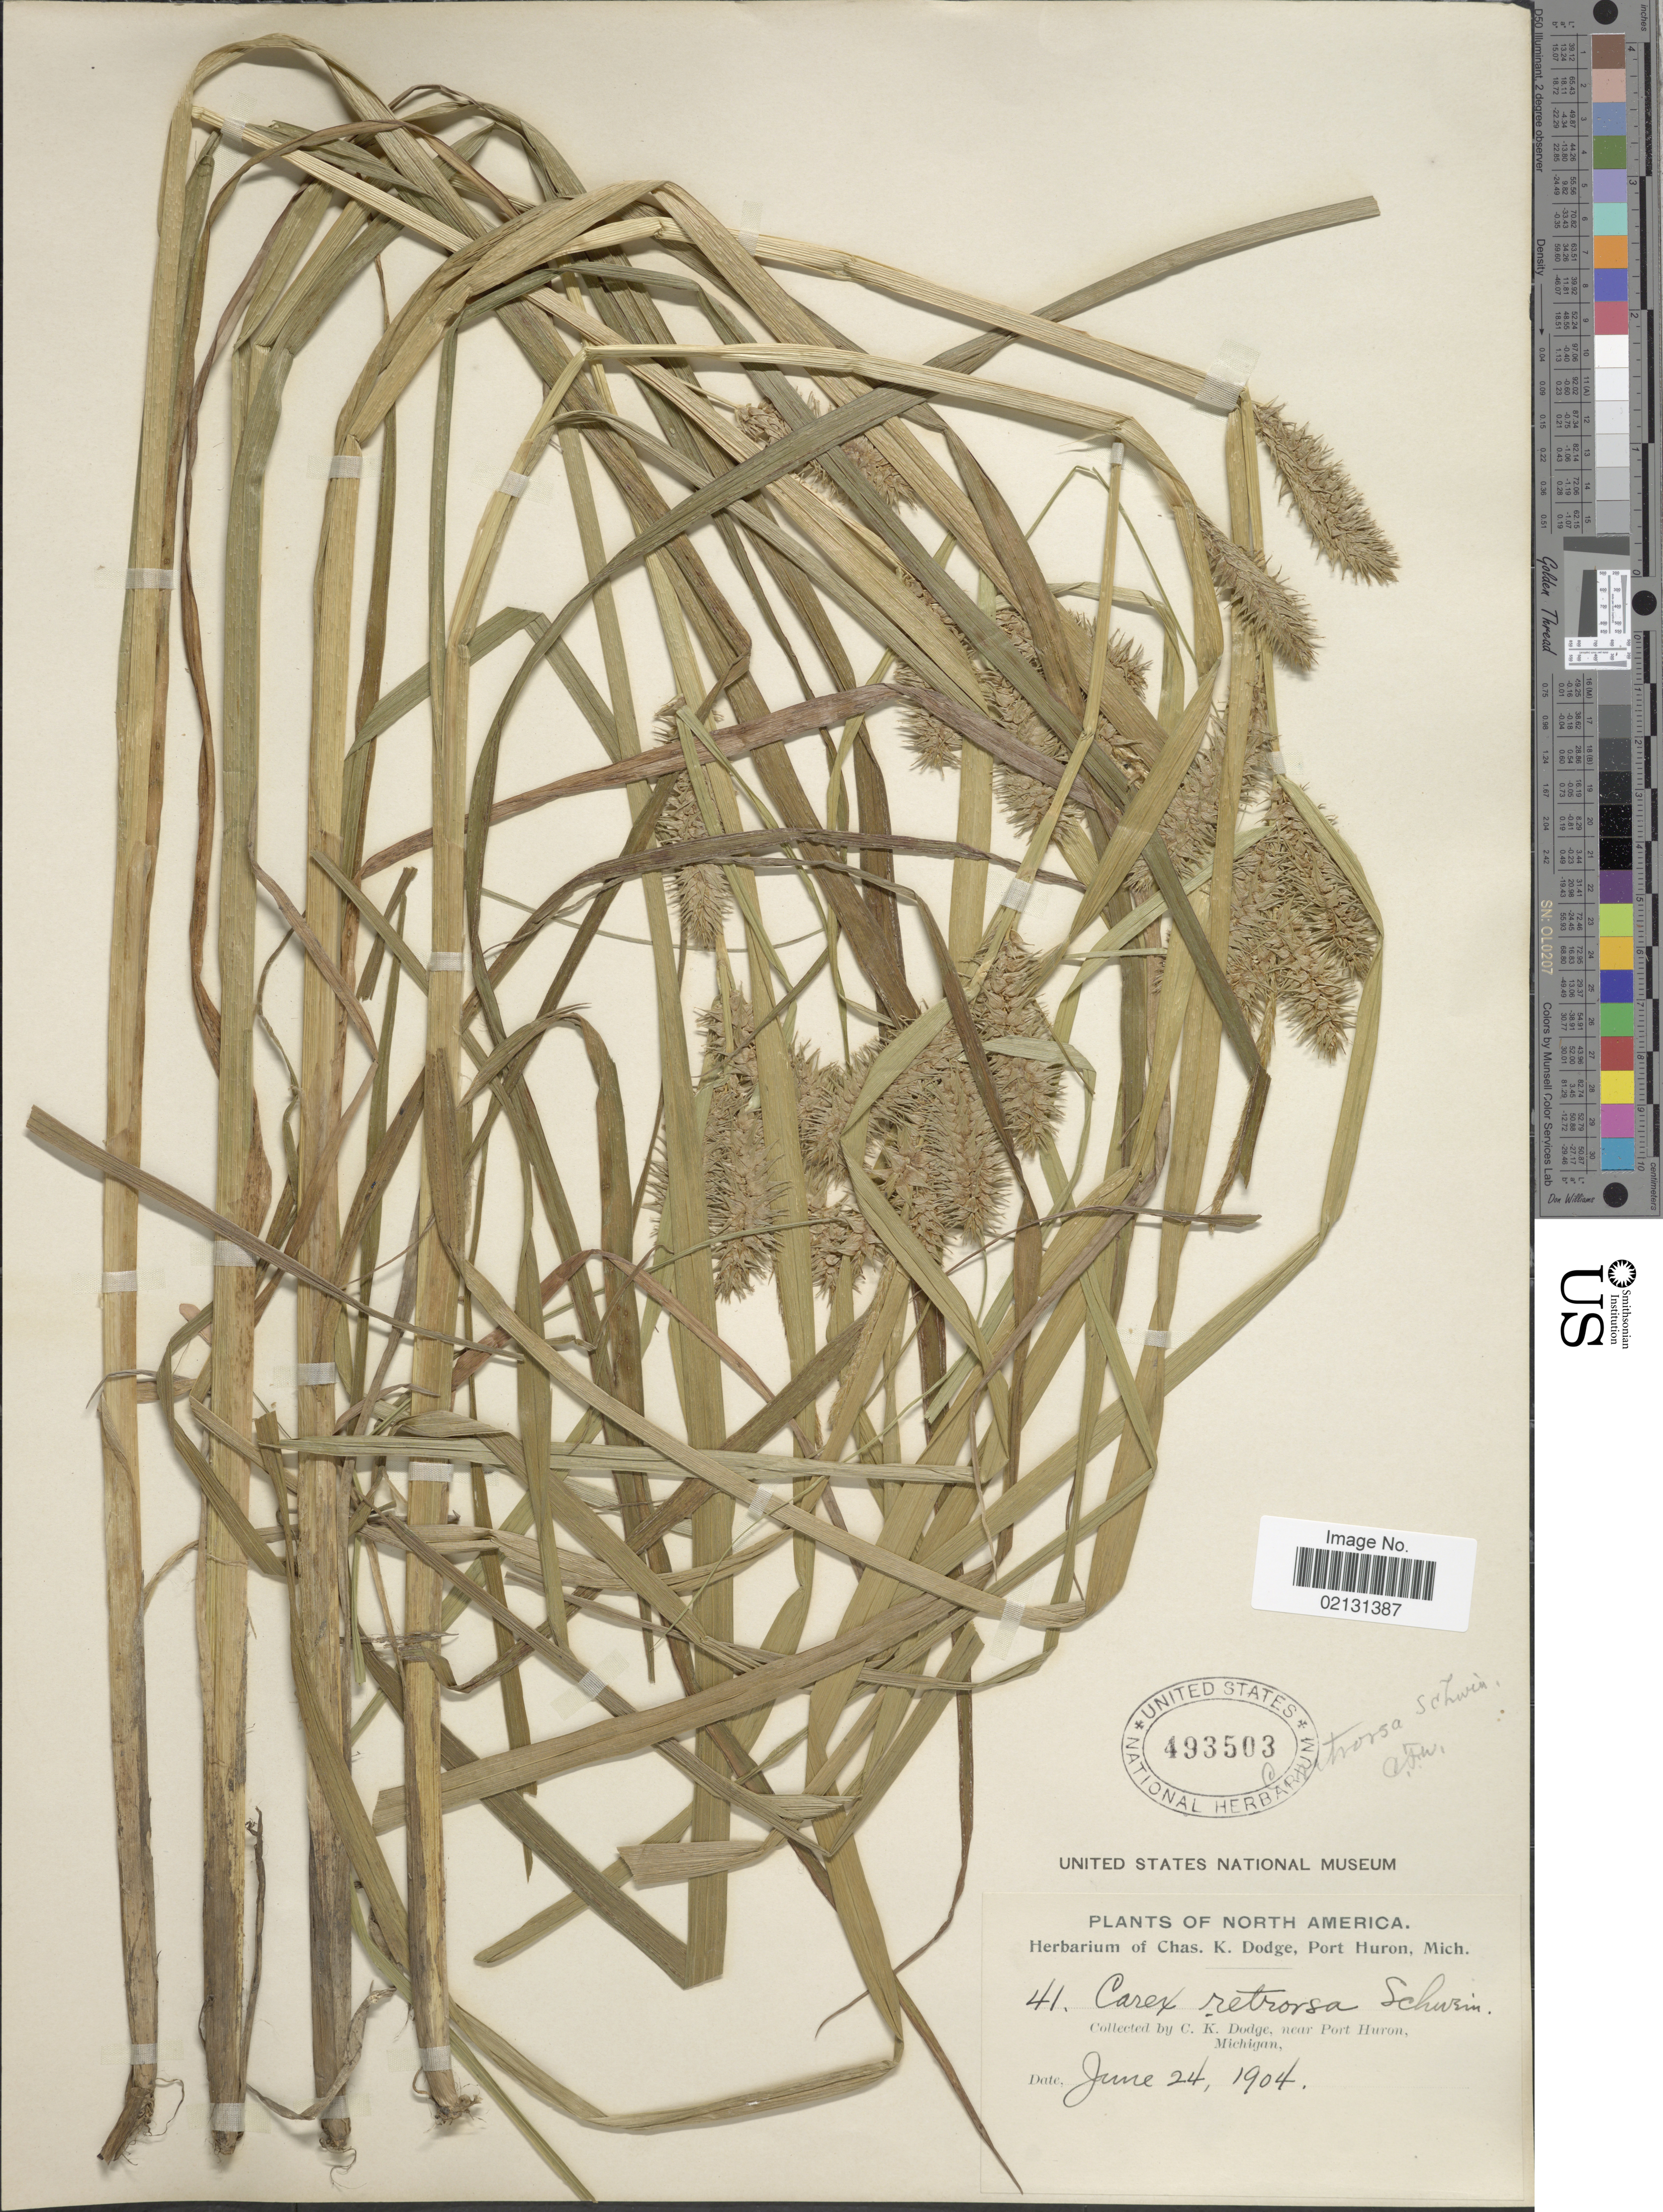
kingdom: Plantae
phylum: Tracheophyta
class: Liliopsida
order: Poales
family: Cyperaceae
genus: Carex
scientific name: Carex retrorsa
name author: Schwein.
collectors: C. Dodge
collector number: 41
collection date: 1904-06-24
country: United States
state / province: Michigan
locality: Near Port Huron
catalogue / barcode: US 493503